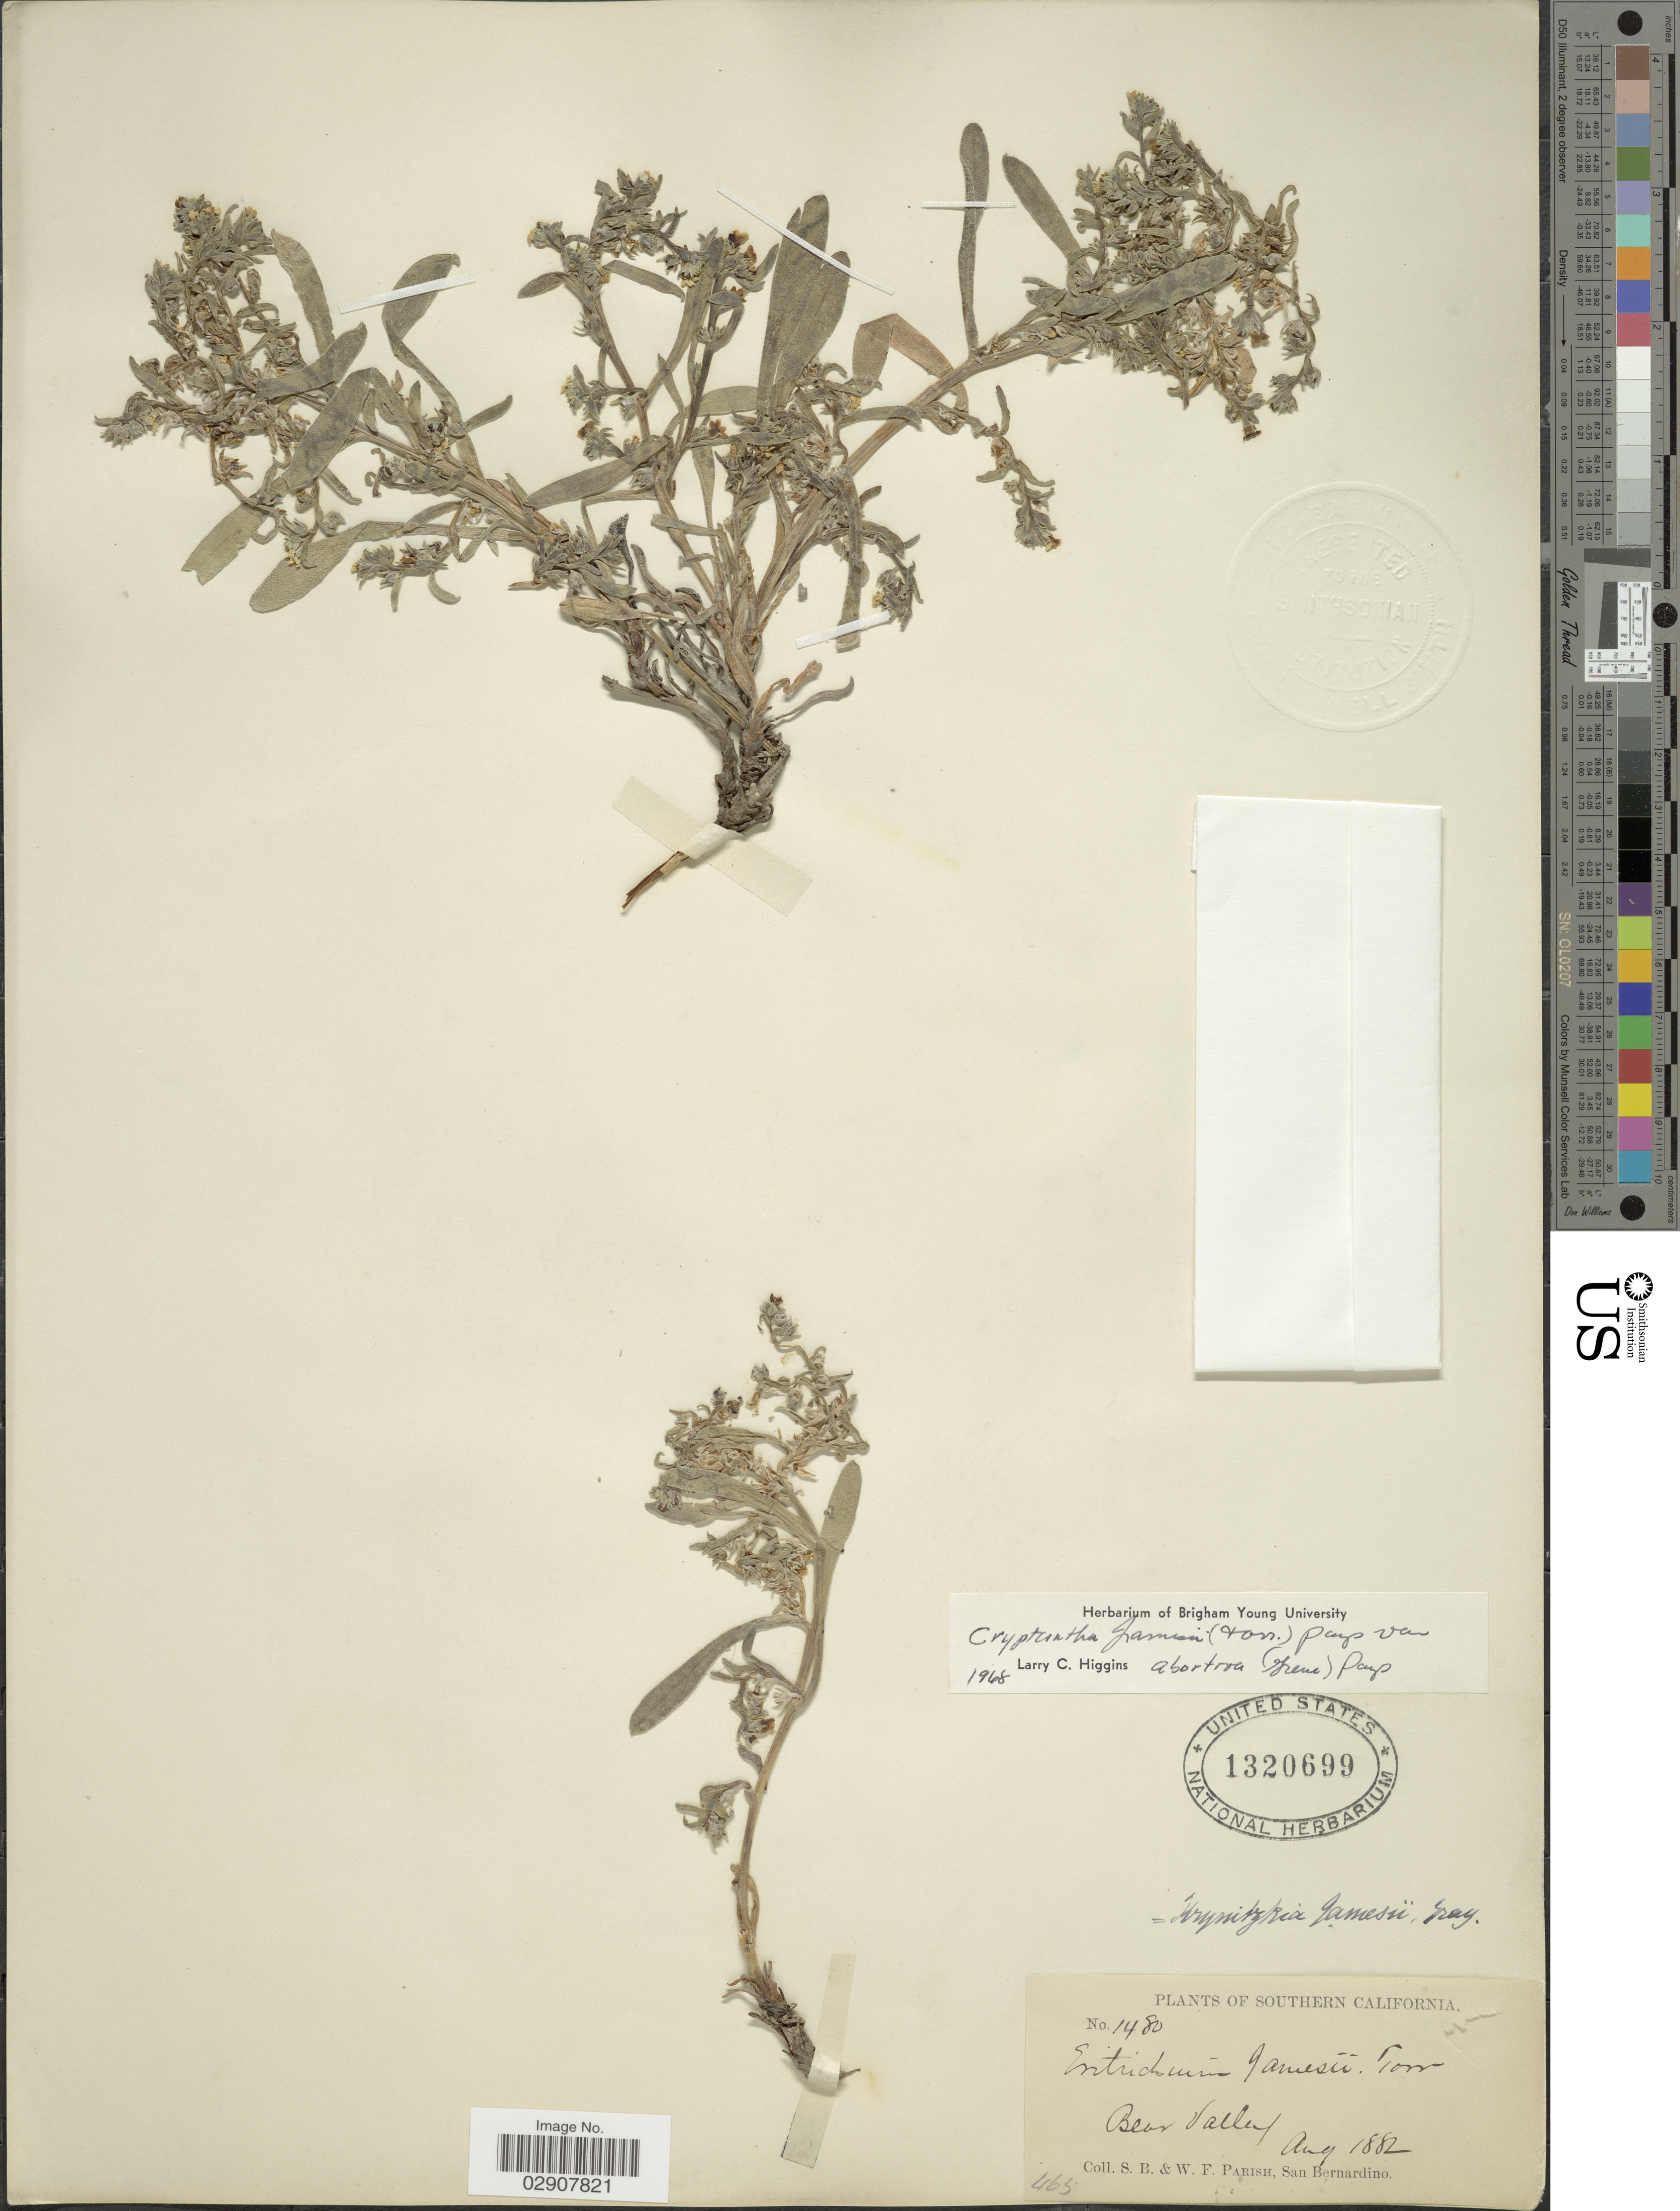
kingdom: Plantae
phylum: Tracheophyta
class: Magnoliopsida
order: Boraginales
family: Boraginaceae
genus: Cryptantha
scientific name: Cryptantha jamesii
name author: (Torr.) Payson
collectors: S. B. Parish & W. F. Parish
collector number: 1480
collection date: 1882-08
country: United States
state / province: California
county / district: San Bernardino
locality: Bear Valley. Southern California.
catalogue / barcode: US 1320699